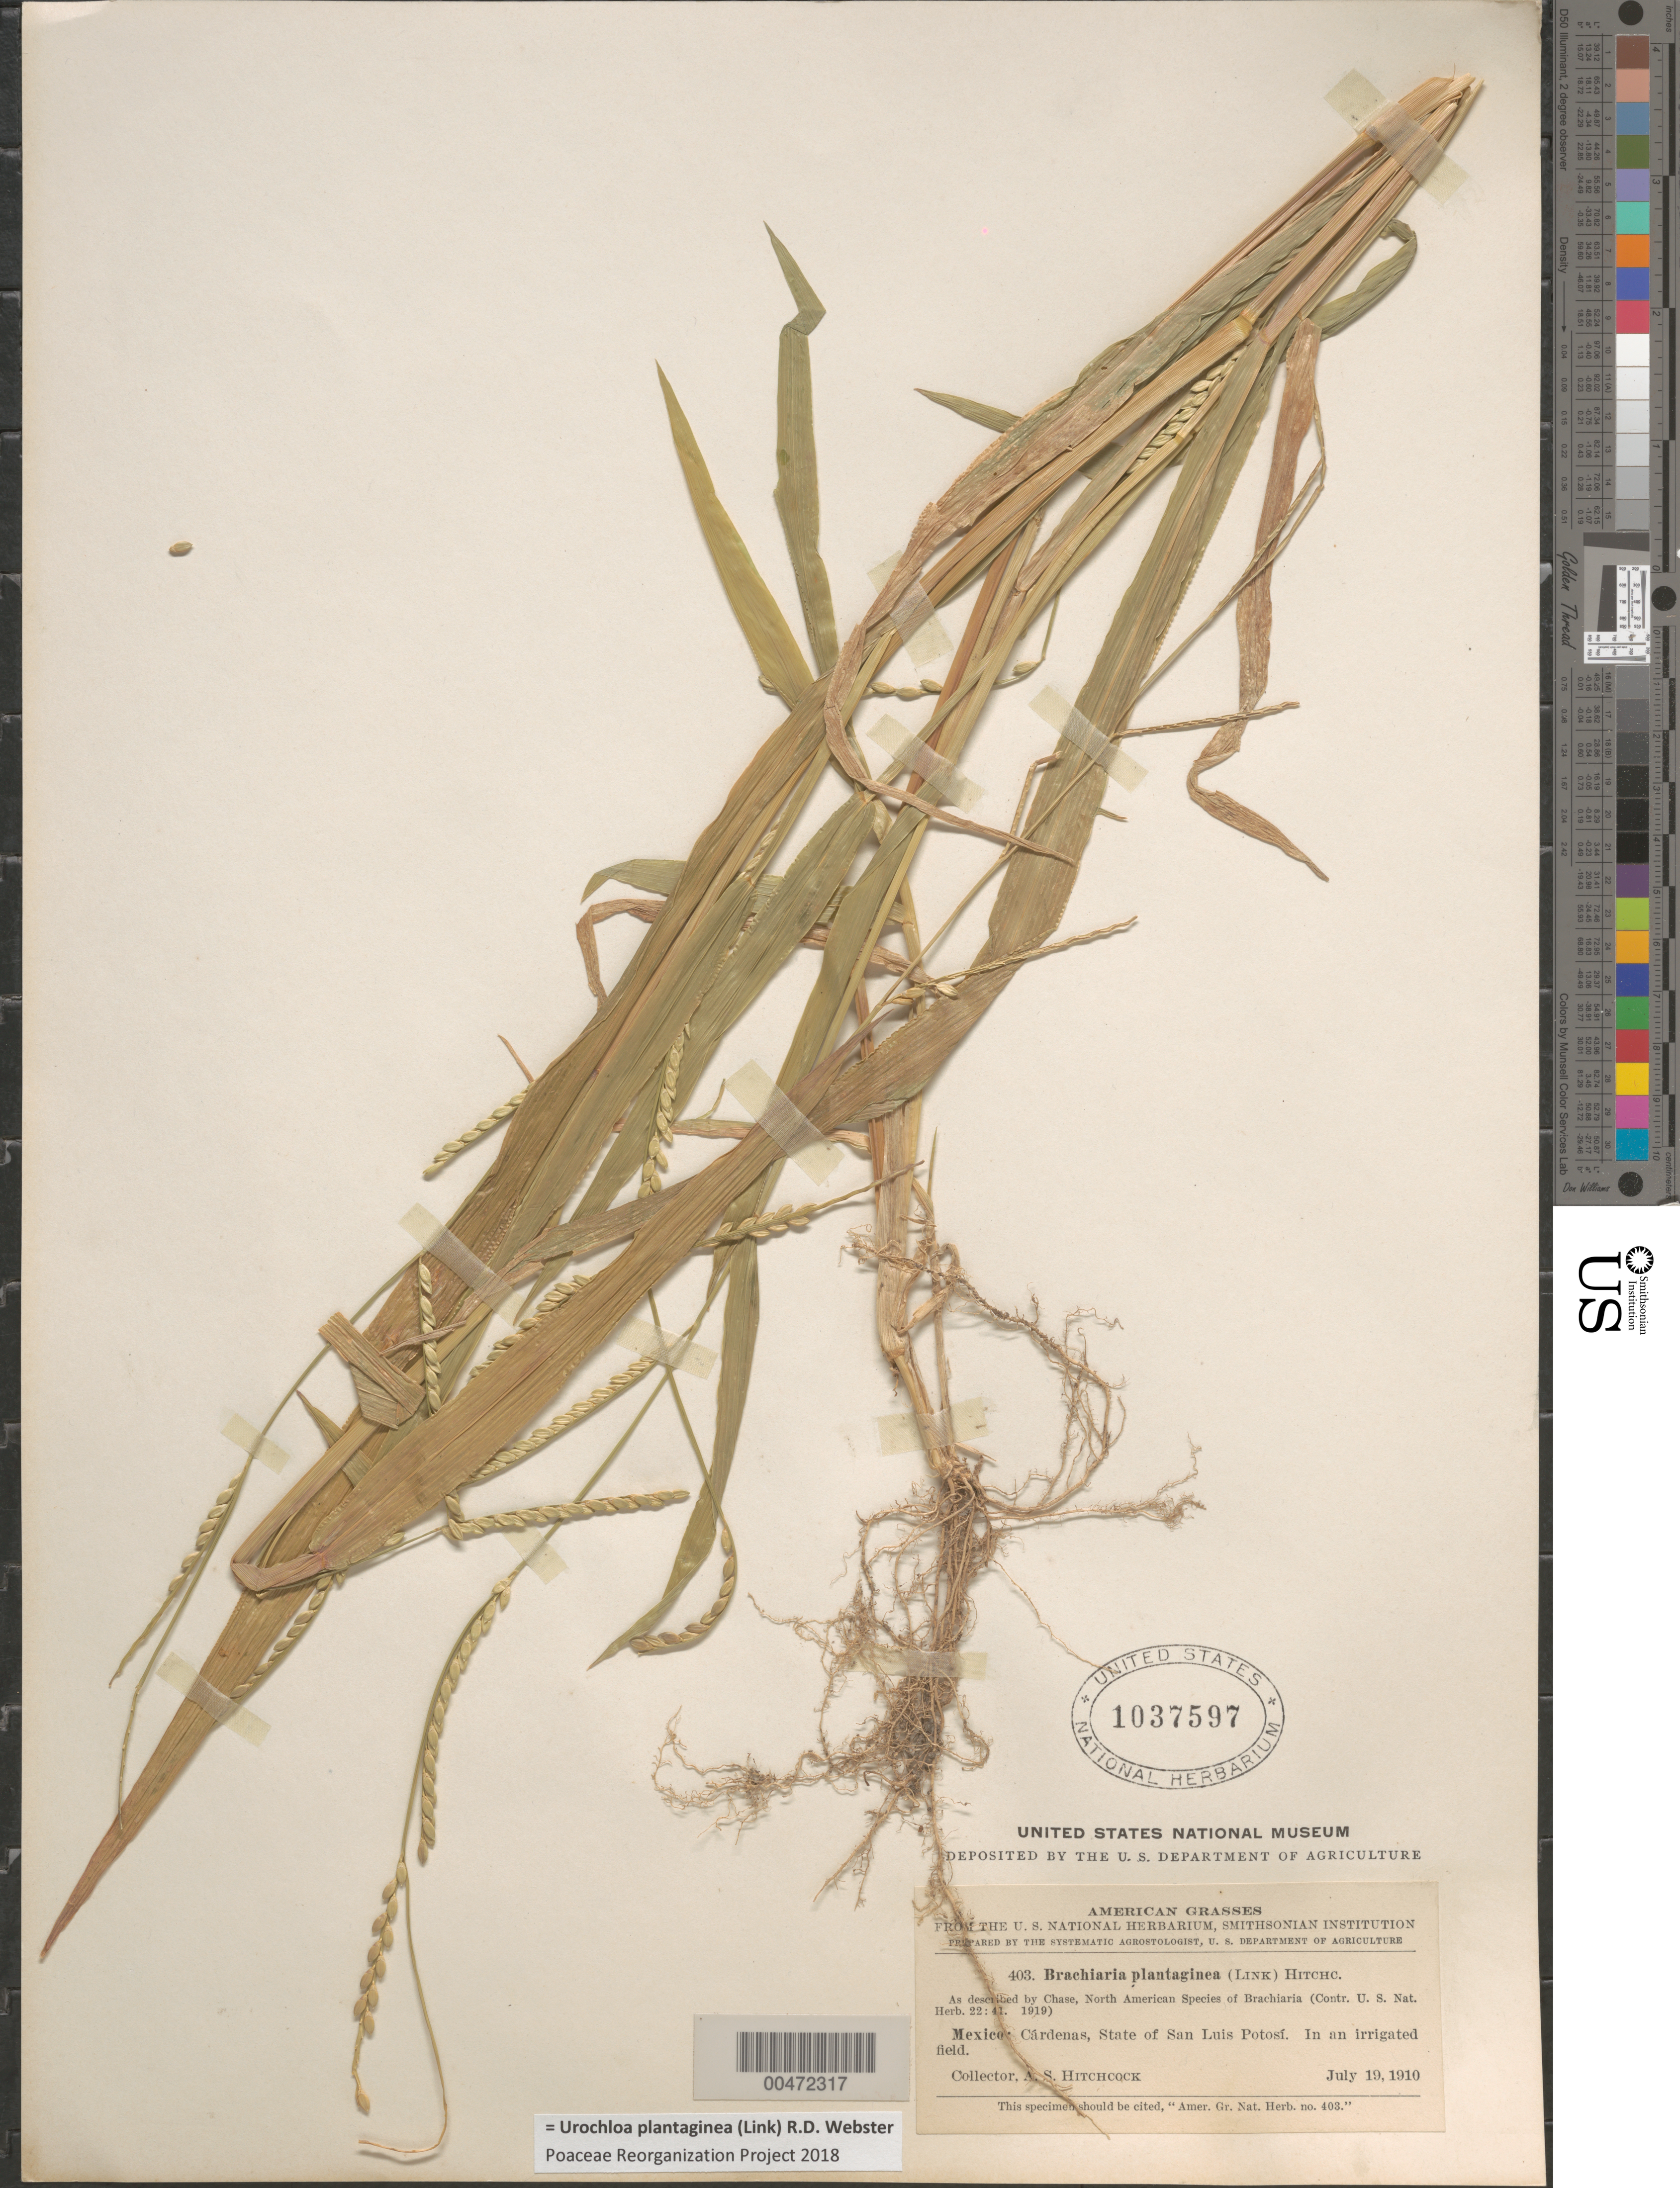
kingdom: Plantae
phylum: Tracheophyta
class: Liliopsida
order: Poales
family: Poaceae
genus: Urochloa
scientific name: Urochloa plantiginea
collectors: A. S. Hitchcock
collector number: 403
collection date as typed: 19 Jul 1910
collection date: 1910-07-19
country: Mexico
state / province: San Luis Potosi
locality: C rdenas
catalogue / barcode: US 1037597